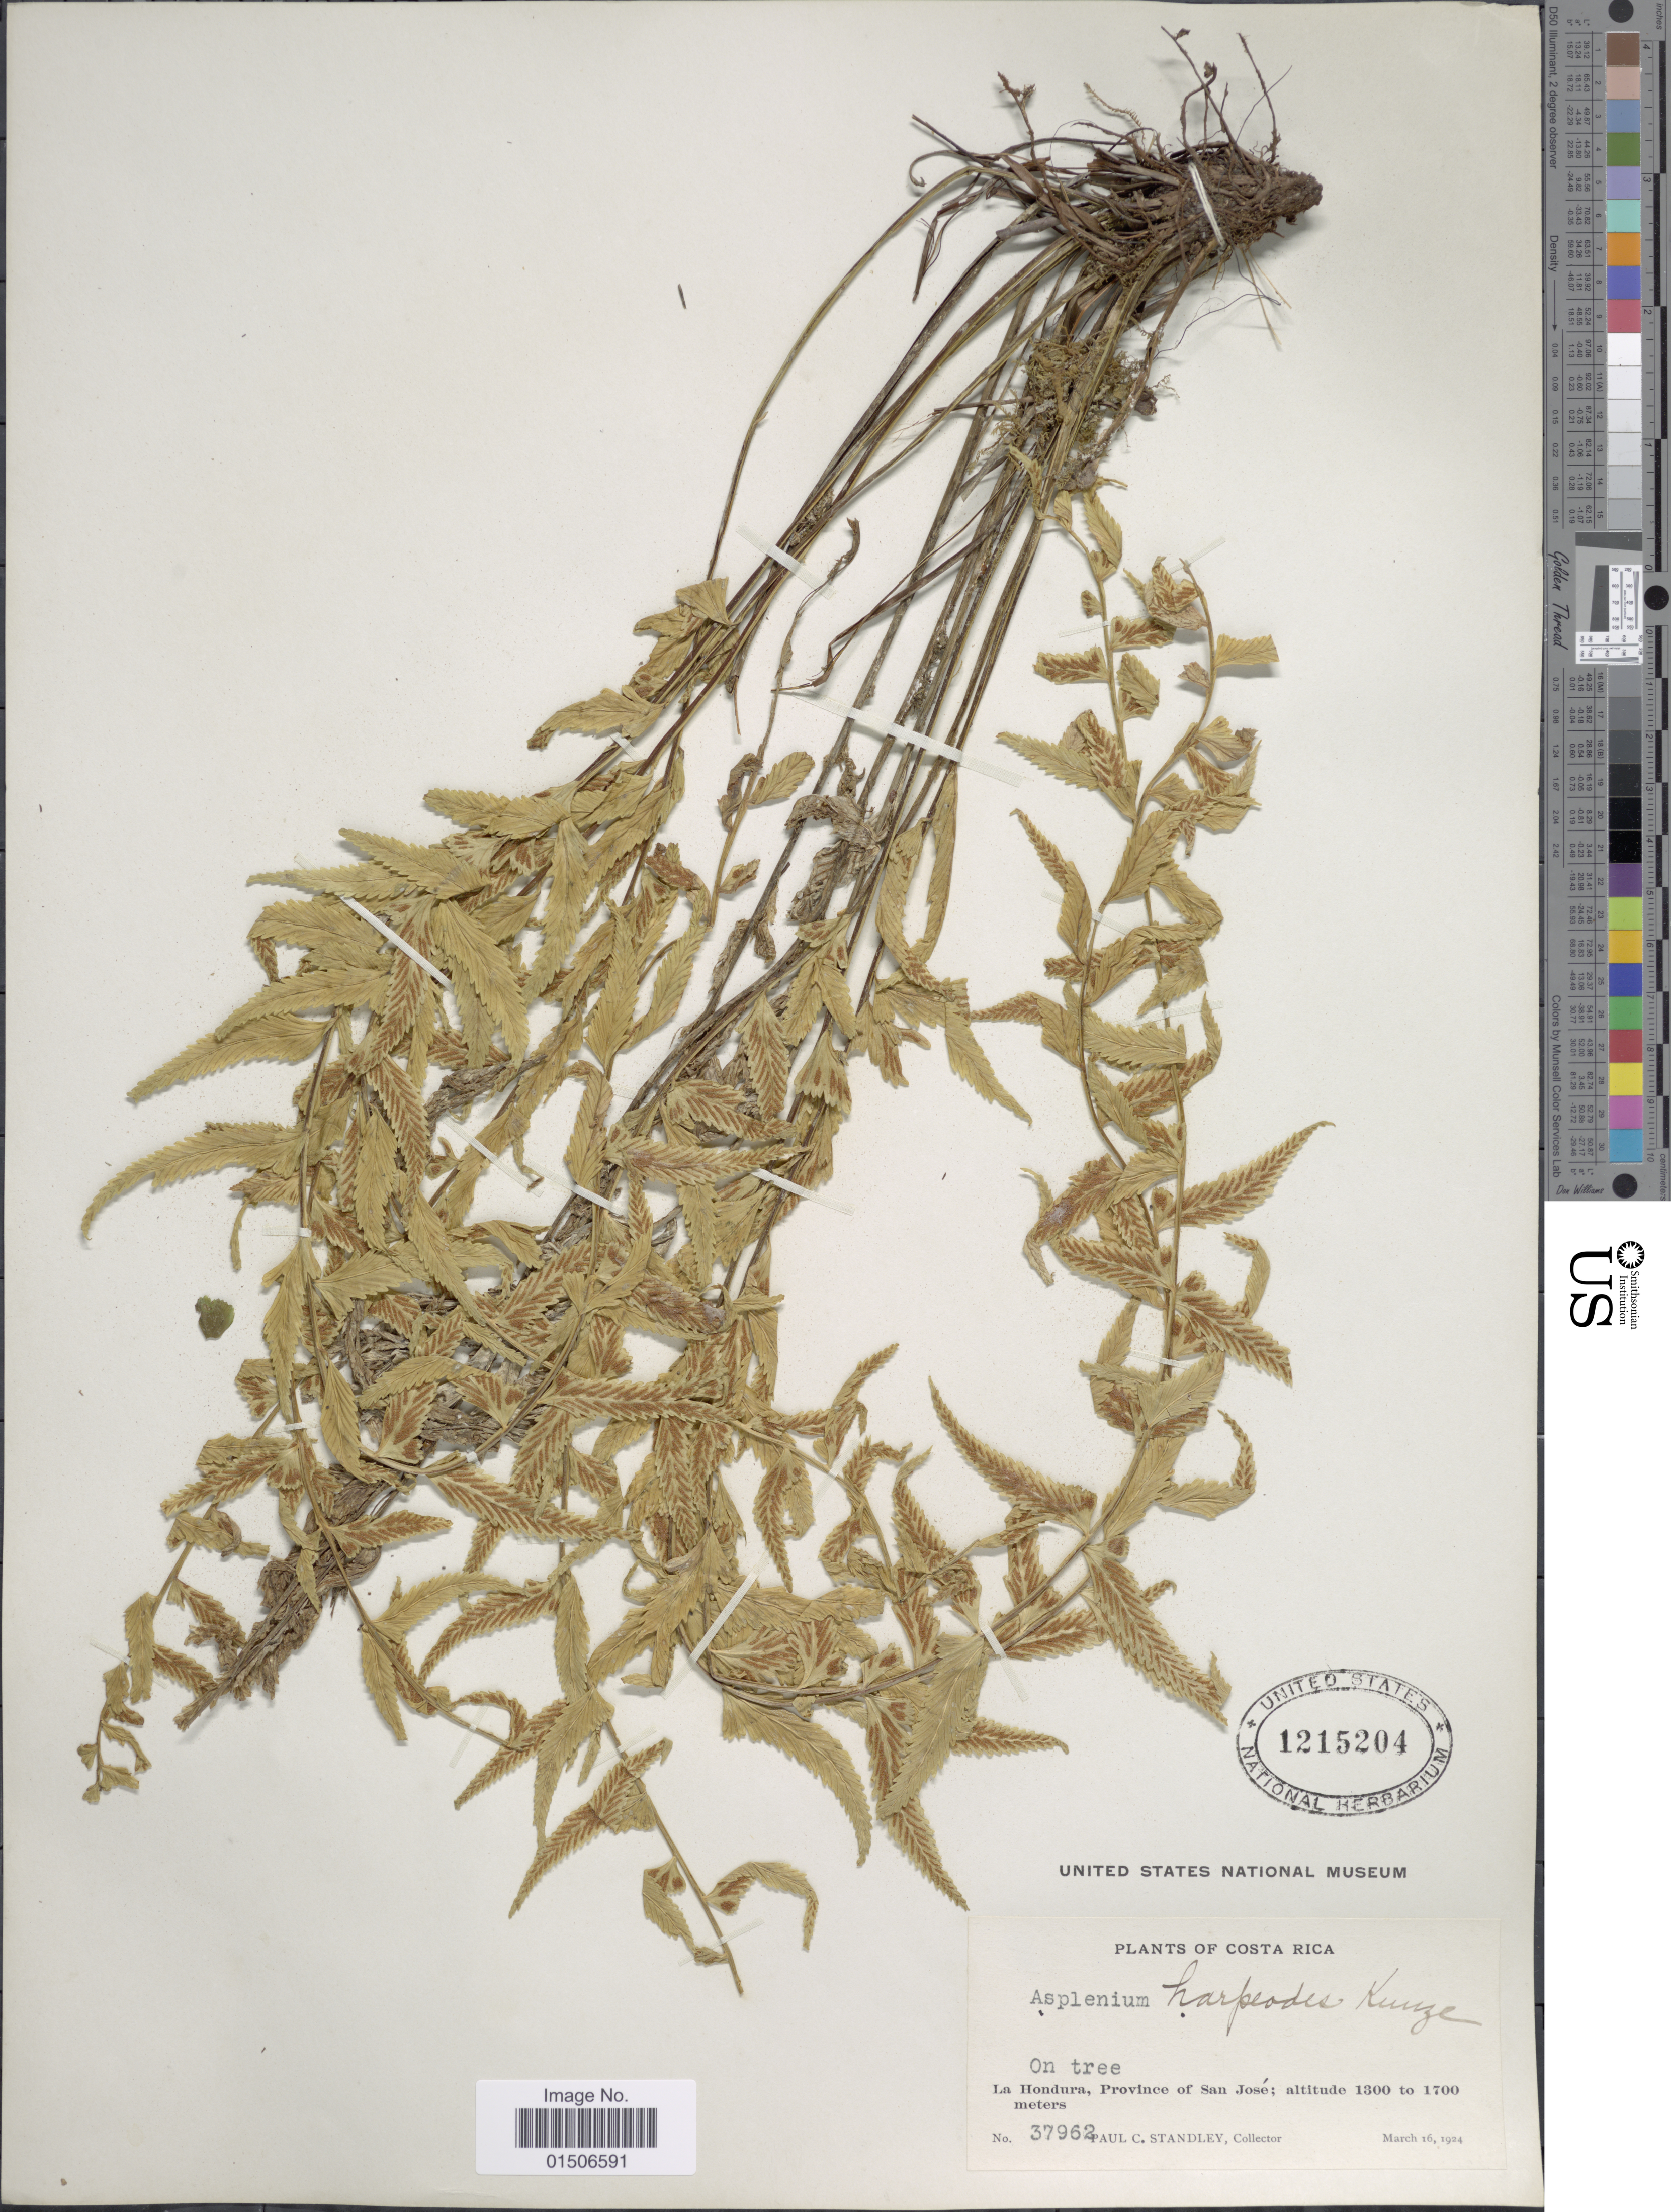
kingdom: Plantae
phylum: Tracheophyta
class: Polypodiopsida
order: Polypodiales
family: Aspleniaceae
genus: Asplenium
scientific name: Asplenium harpeodes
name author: Kunze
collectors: P. C. Standley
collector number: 37962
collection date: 1924-03-16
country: Costa Rica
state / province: San José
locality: On tree, La Hondura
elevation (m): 1300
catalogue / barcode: US 1215204